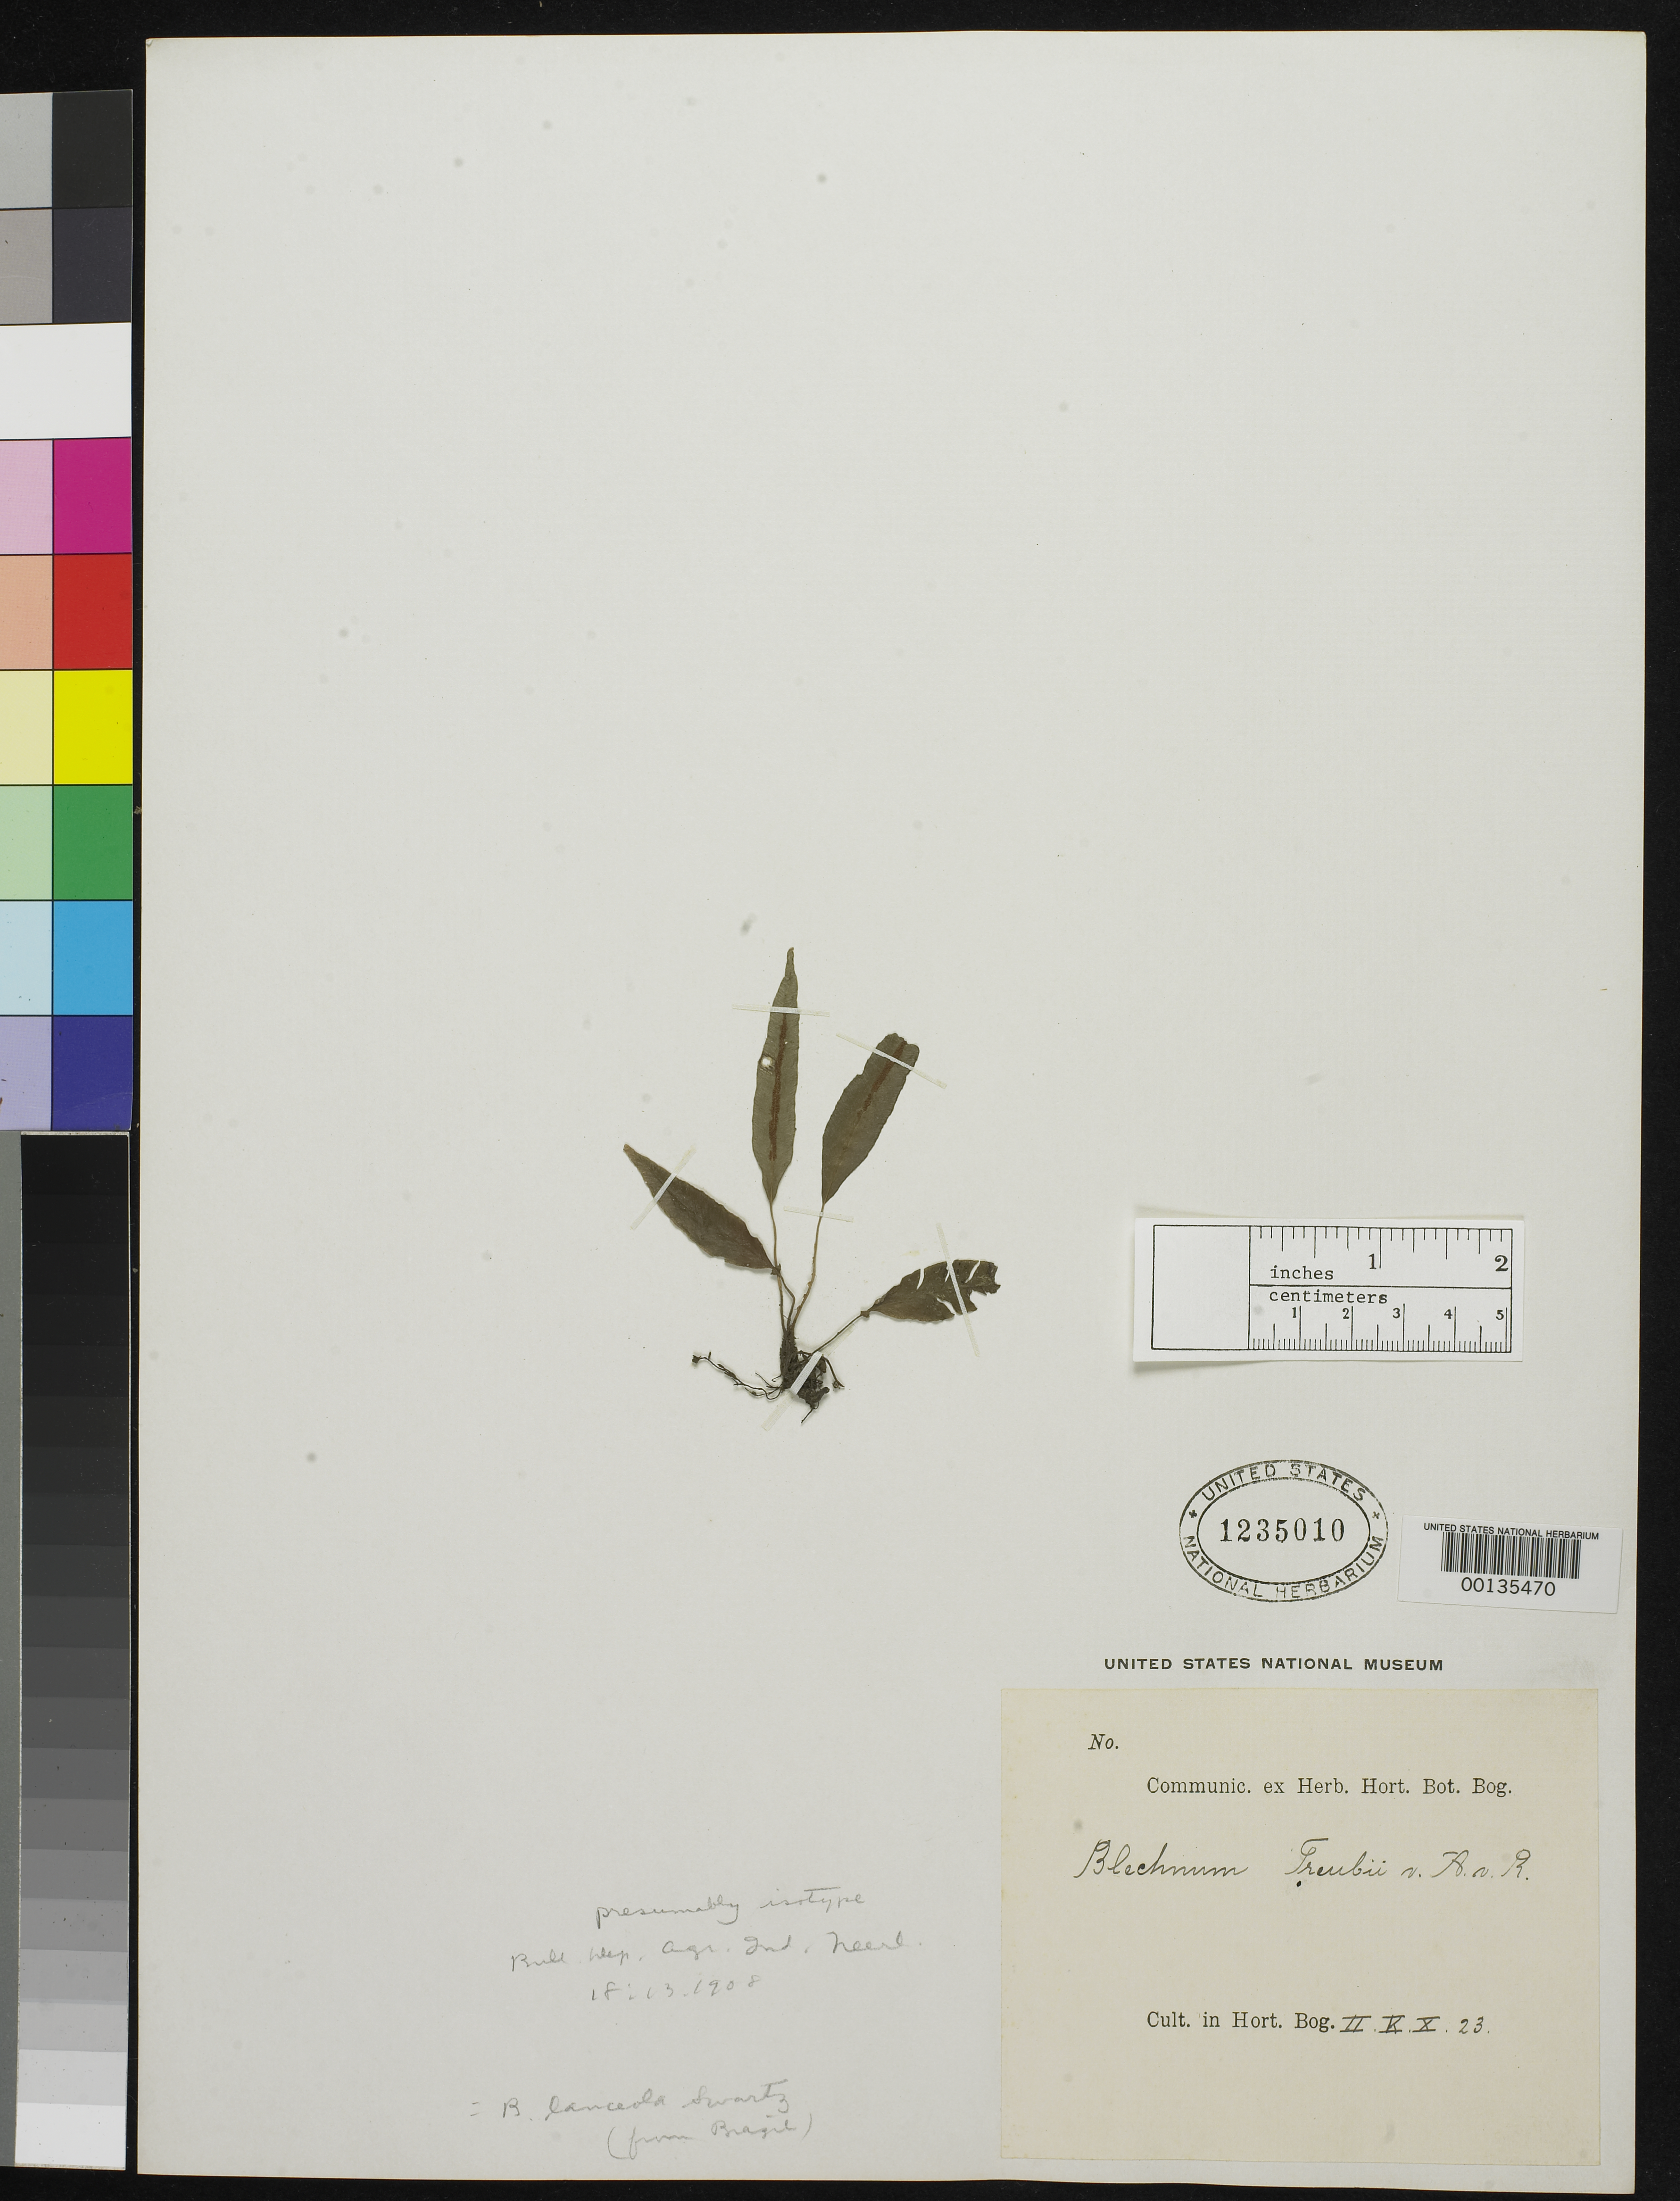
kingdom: Plantae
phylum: Tracheophyta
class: Polypodiopsida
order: Polypodiales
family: Blechnaceae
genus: Blechnum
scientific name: Blechnum treubii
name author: Alderw.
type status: Possible Isotype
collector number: Hort. Bogor II VX 23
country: Brazil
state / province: Minas Gerais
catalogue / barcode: US 1235010